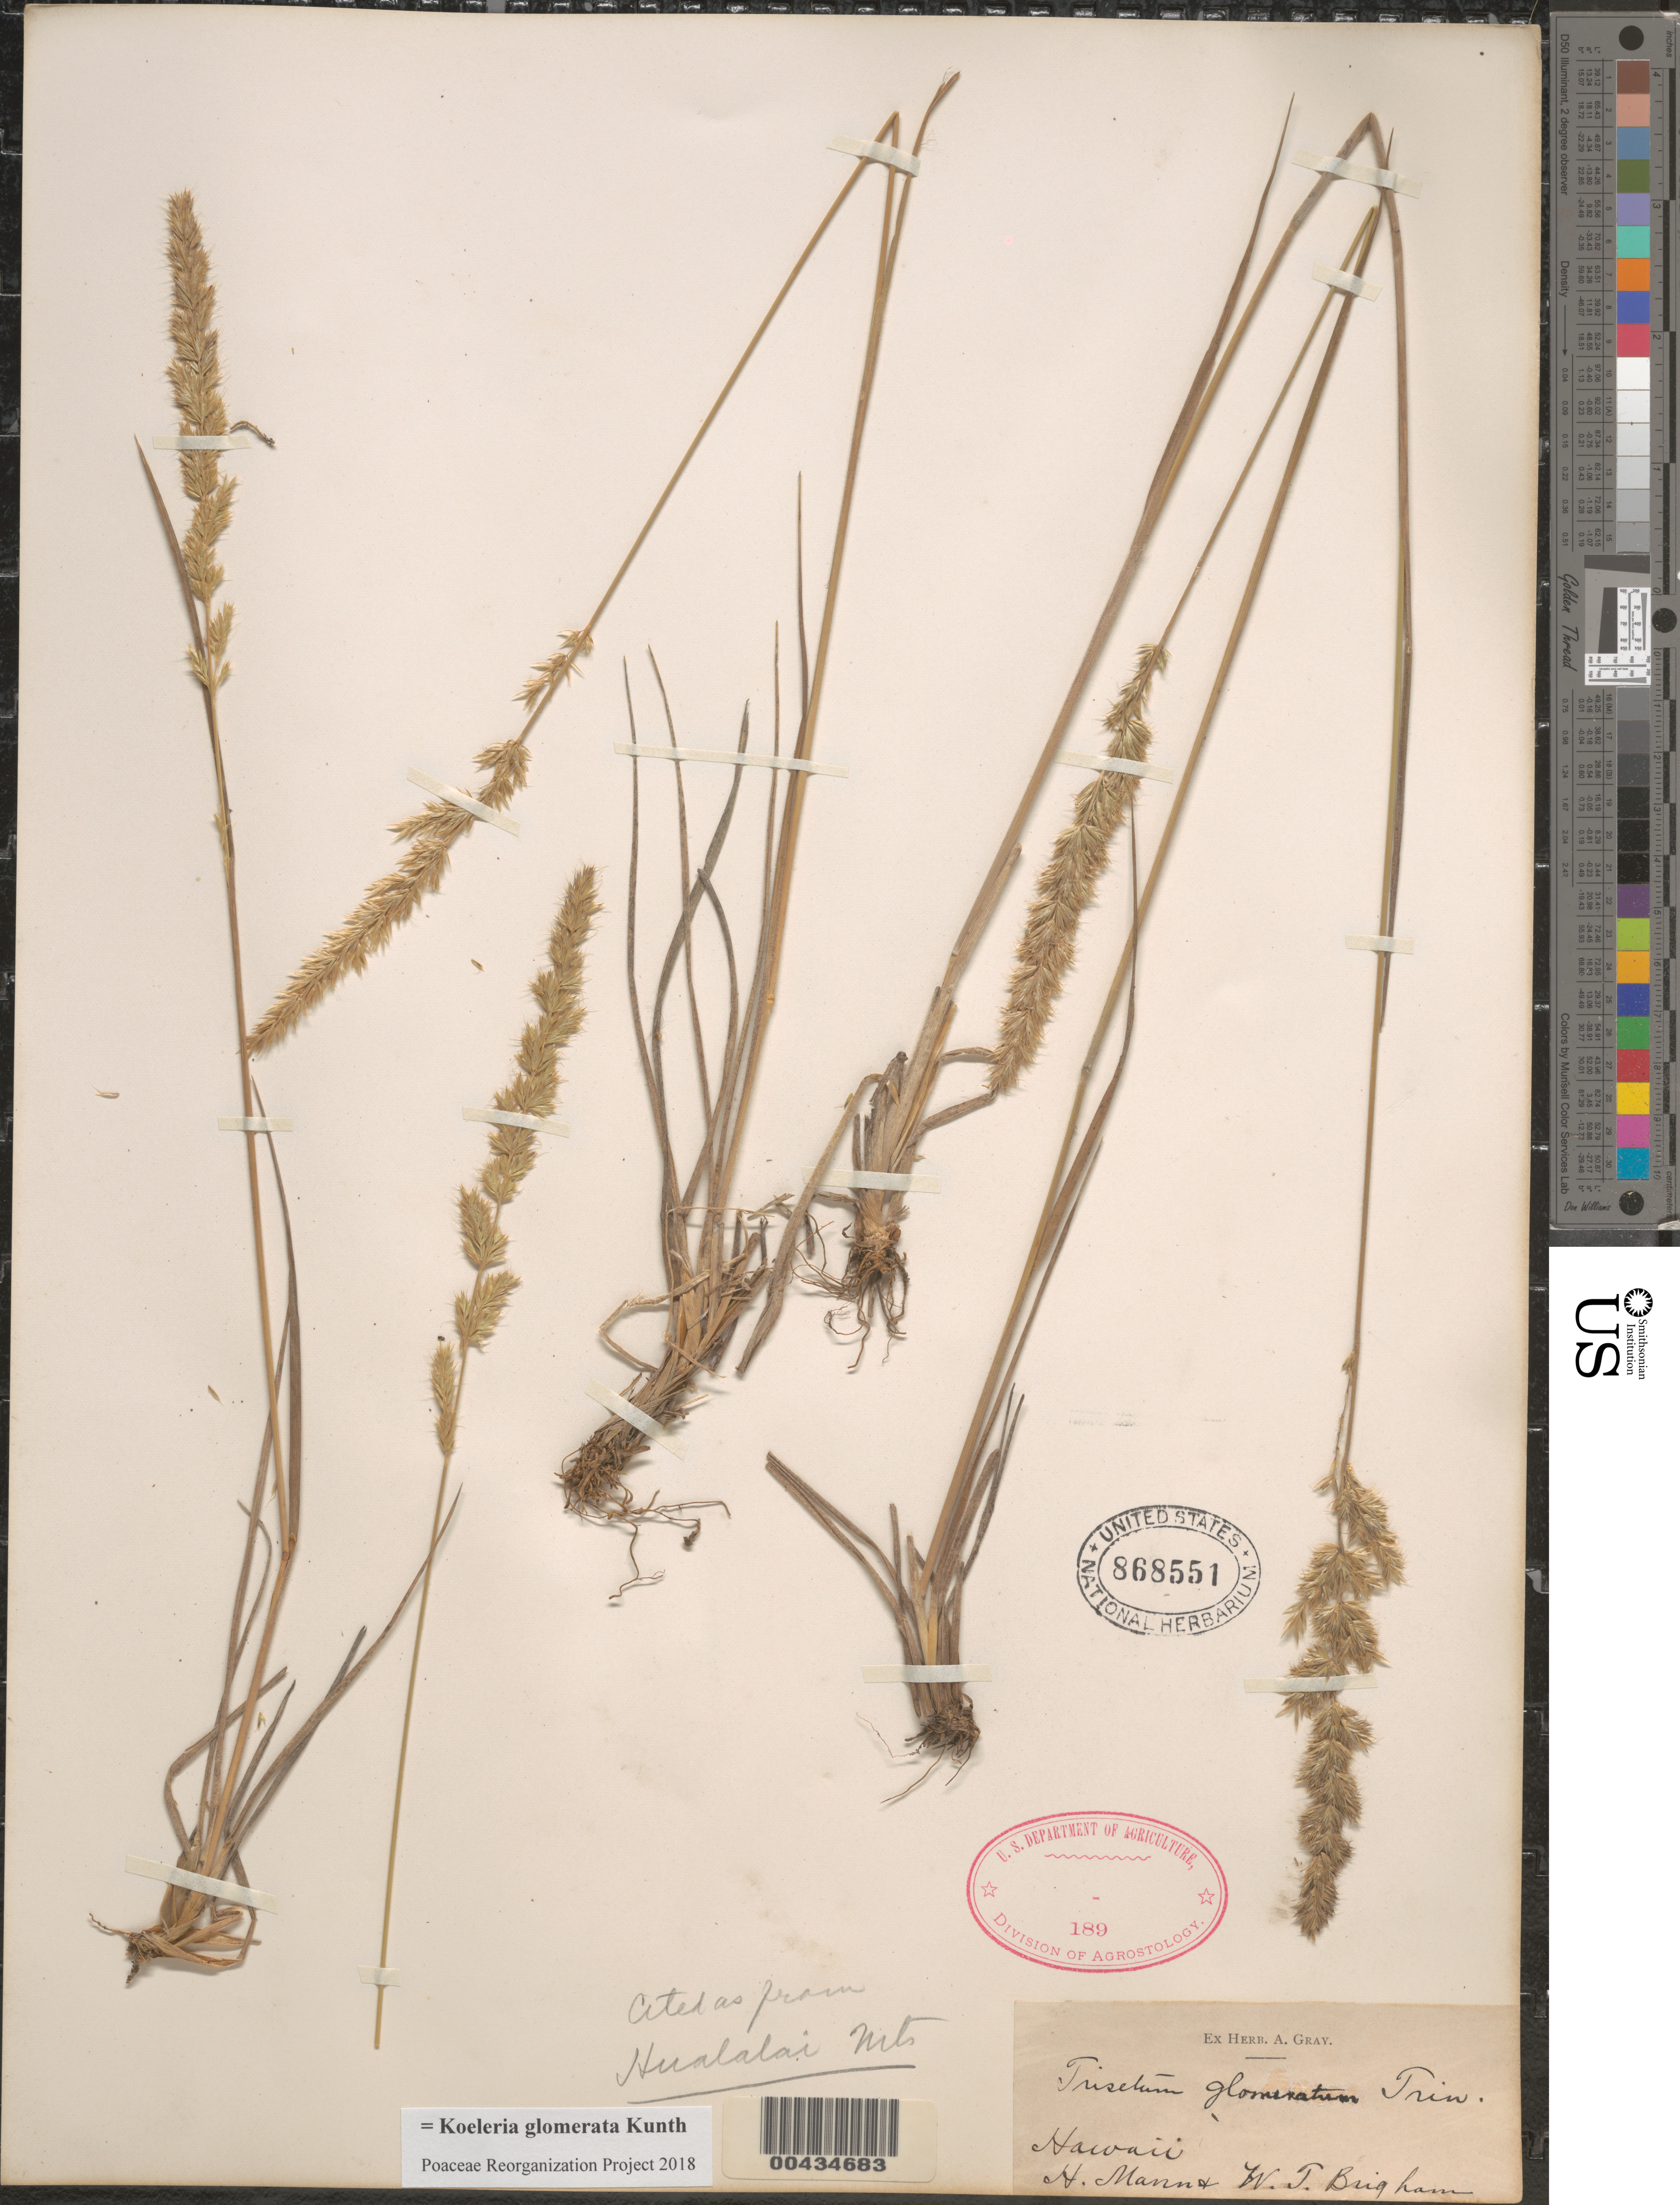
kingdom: Plantae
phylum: Tracheophyta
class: Liliopsida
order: Poales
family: Poaceae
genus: Koeleria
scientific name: Koeleria glomerata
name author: Kunth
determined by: Poaceae Reorganization Project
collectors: H. Mann & W. T. Brigham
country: United States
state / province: Hawaii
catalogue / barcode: US 868551